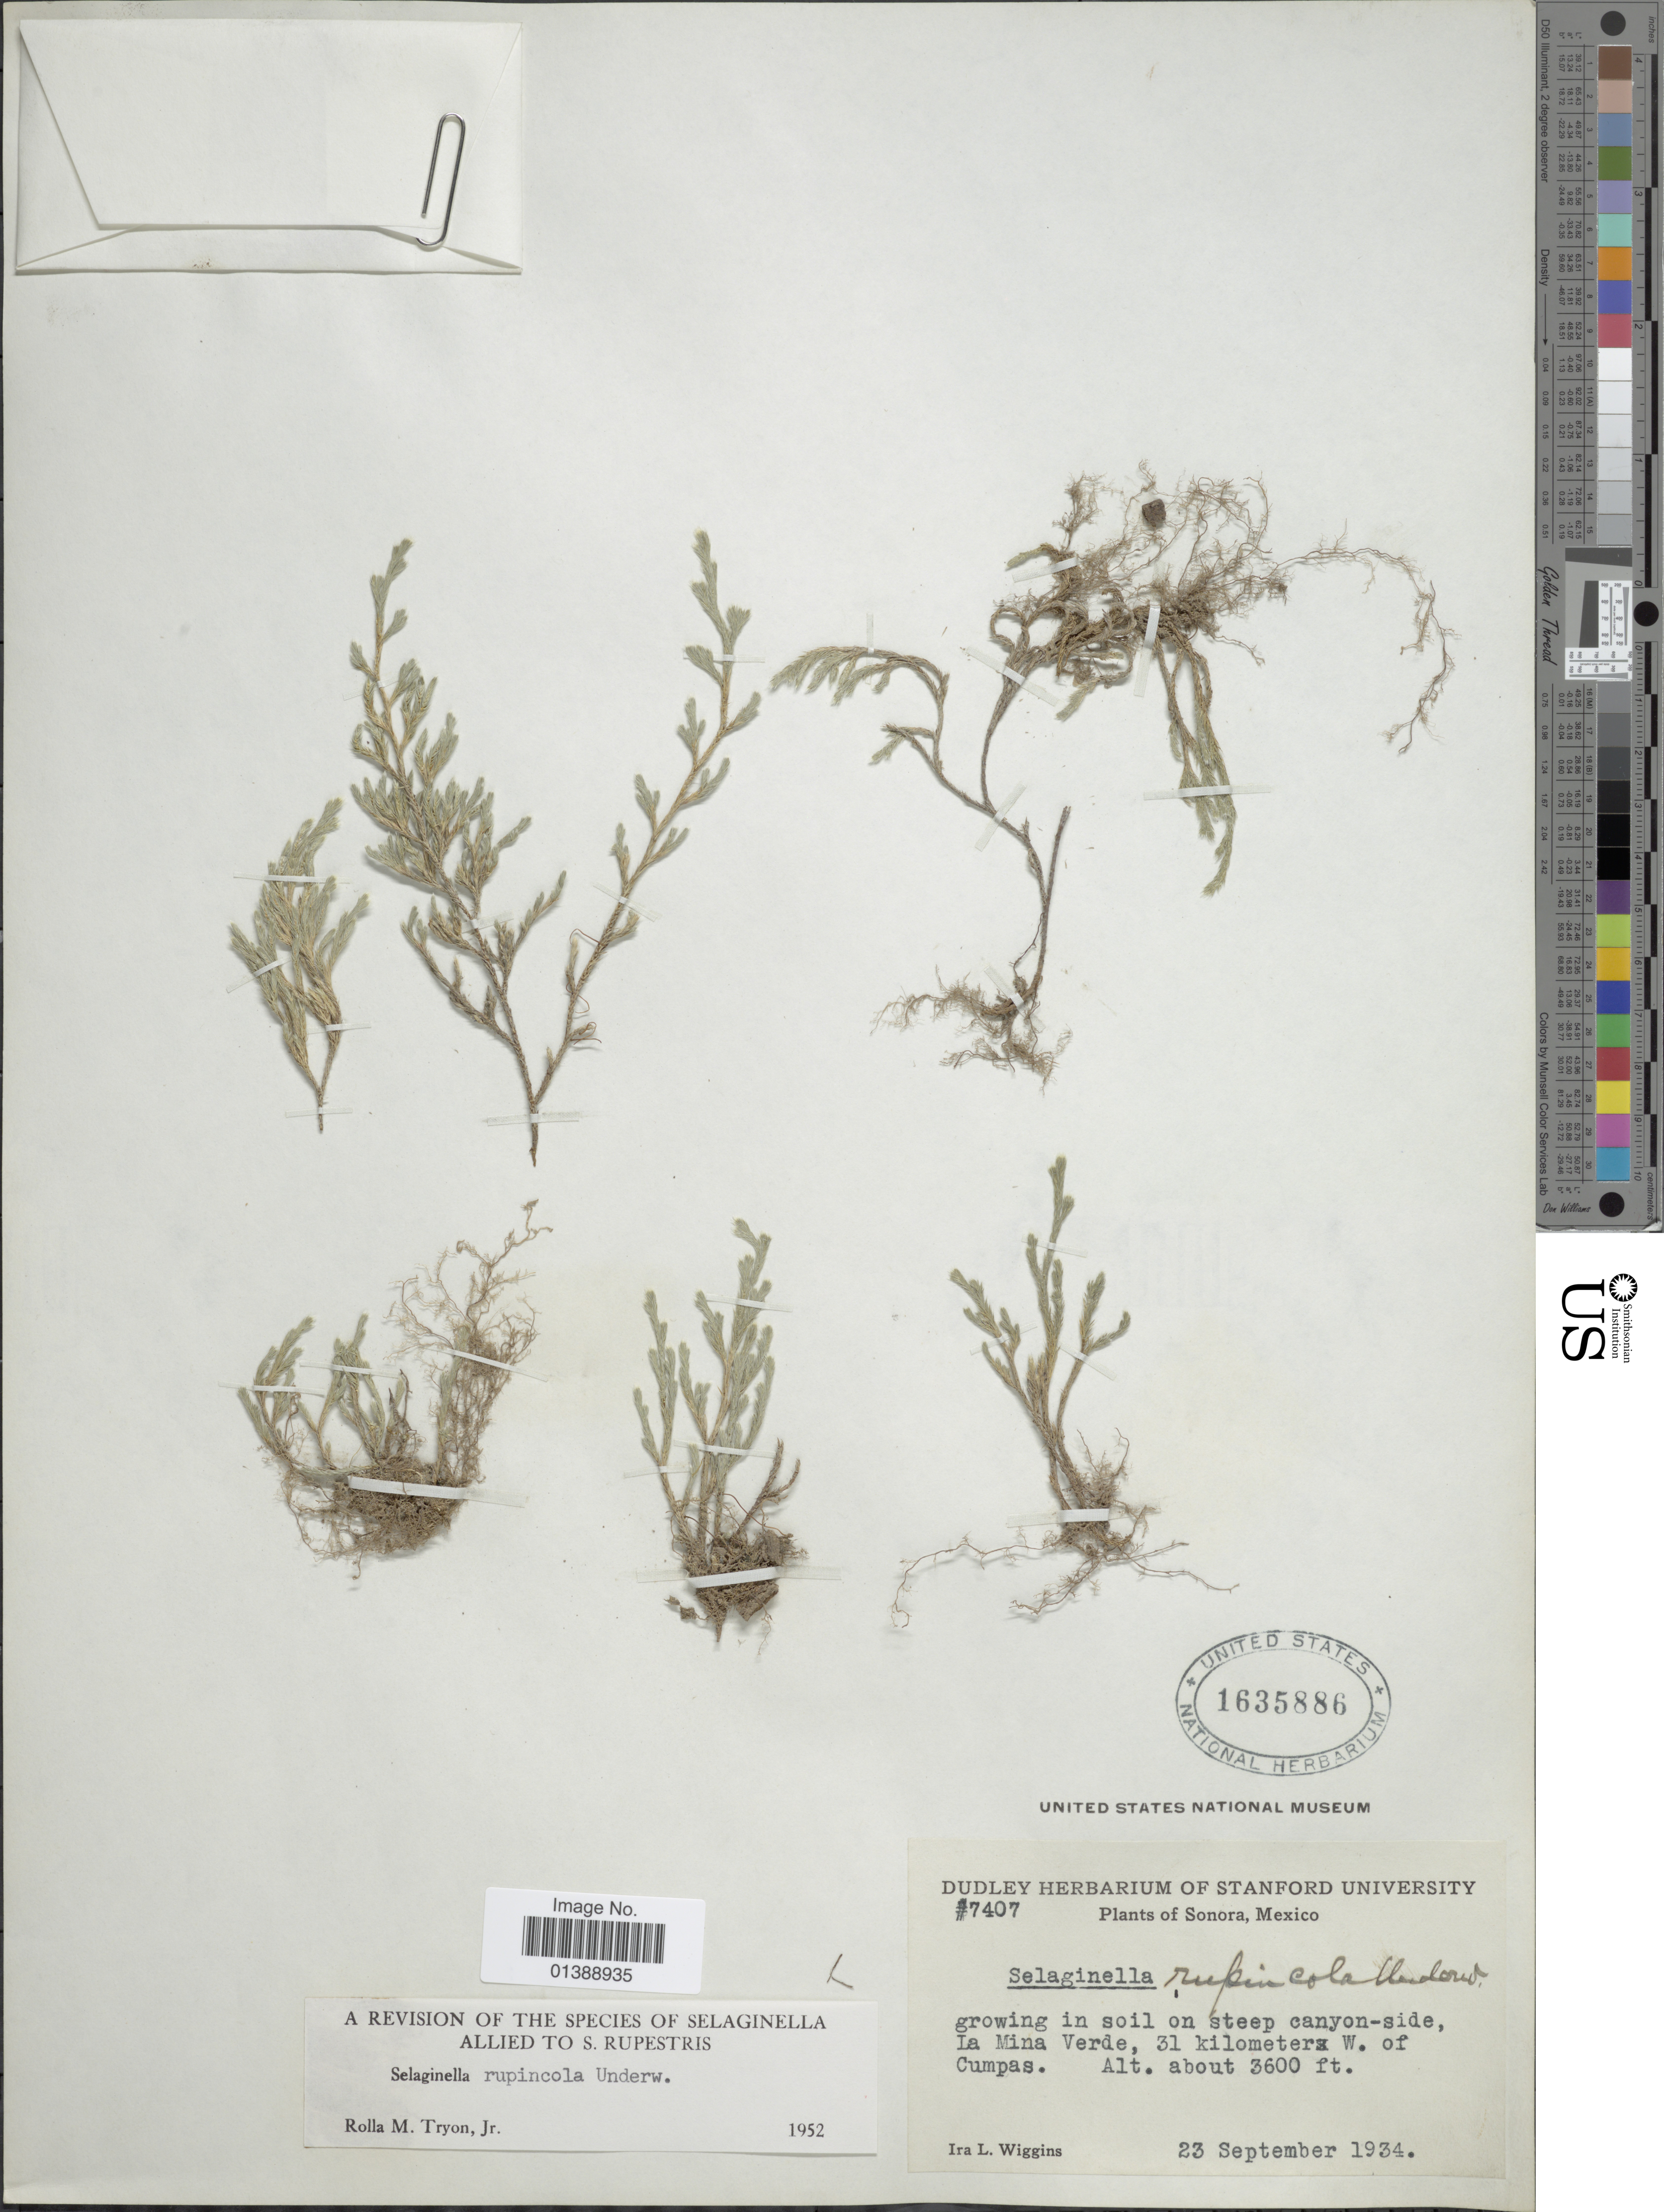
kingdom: Plantae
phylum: Tracheophyta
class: Lycopodiopsida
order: Selaginellales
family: Selaginellaceae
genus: Selaginella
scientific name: Selaginella rupincola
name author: Underw.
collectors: I. L. Wiggins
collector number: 7407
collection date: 1934-09-23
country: Mexico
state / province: Sonora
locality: Growing on soil on steep canyon-side, La MIna Verde, 31 kilometer W of Cumpas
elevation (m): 1097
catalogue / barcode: US 1635886